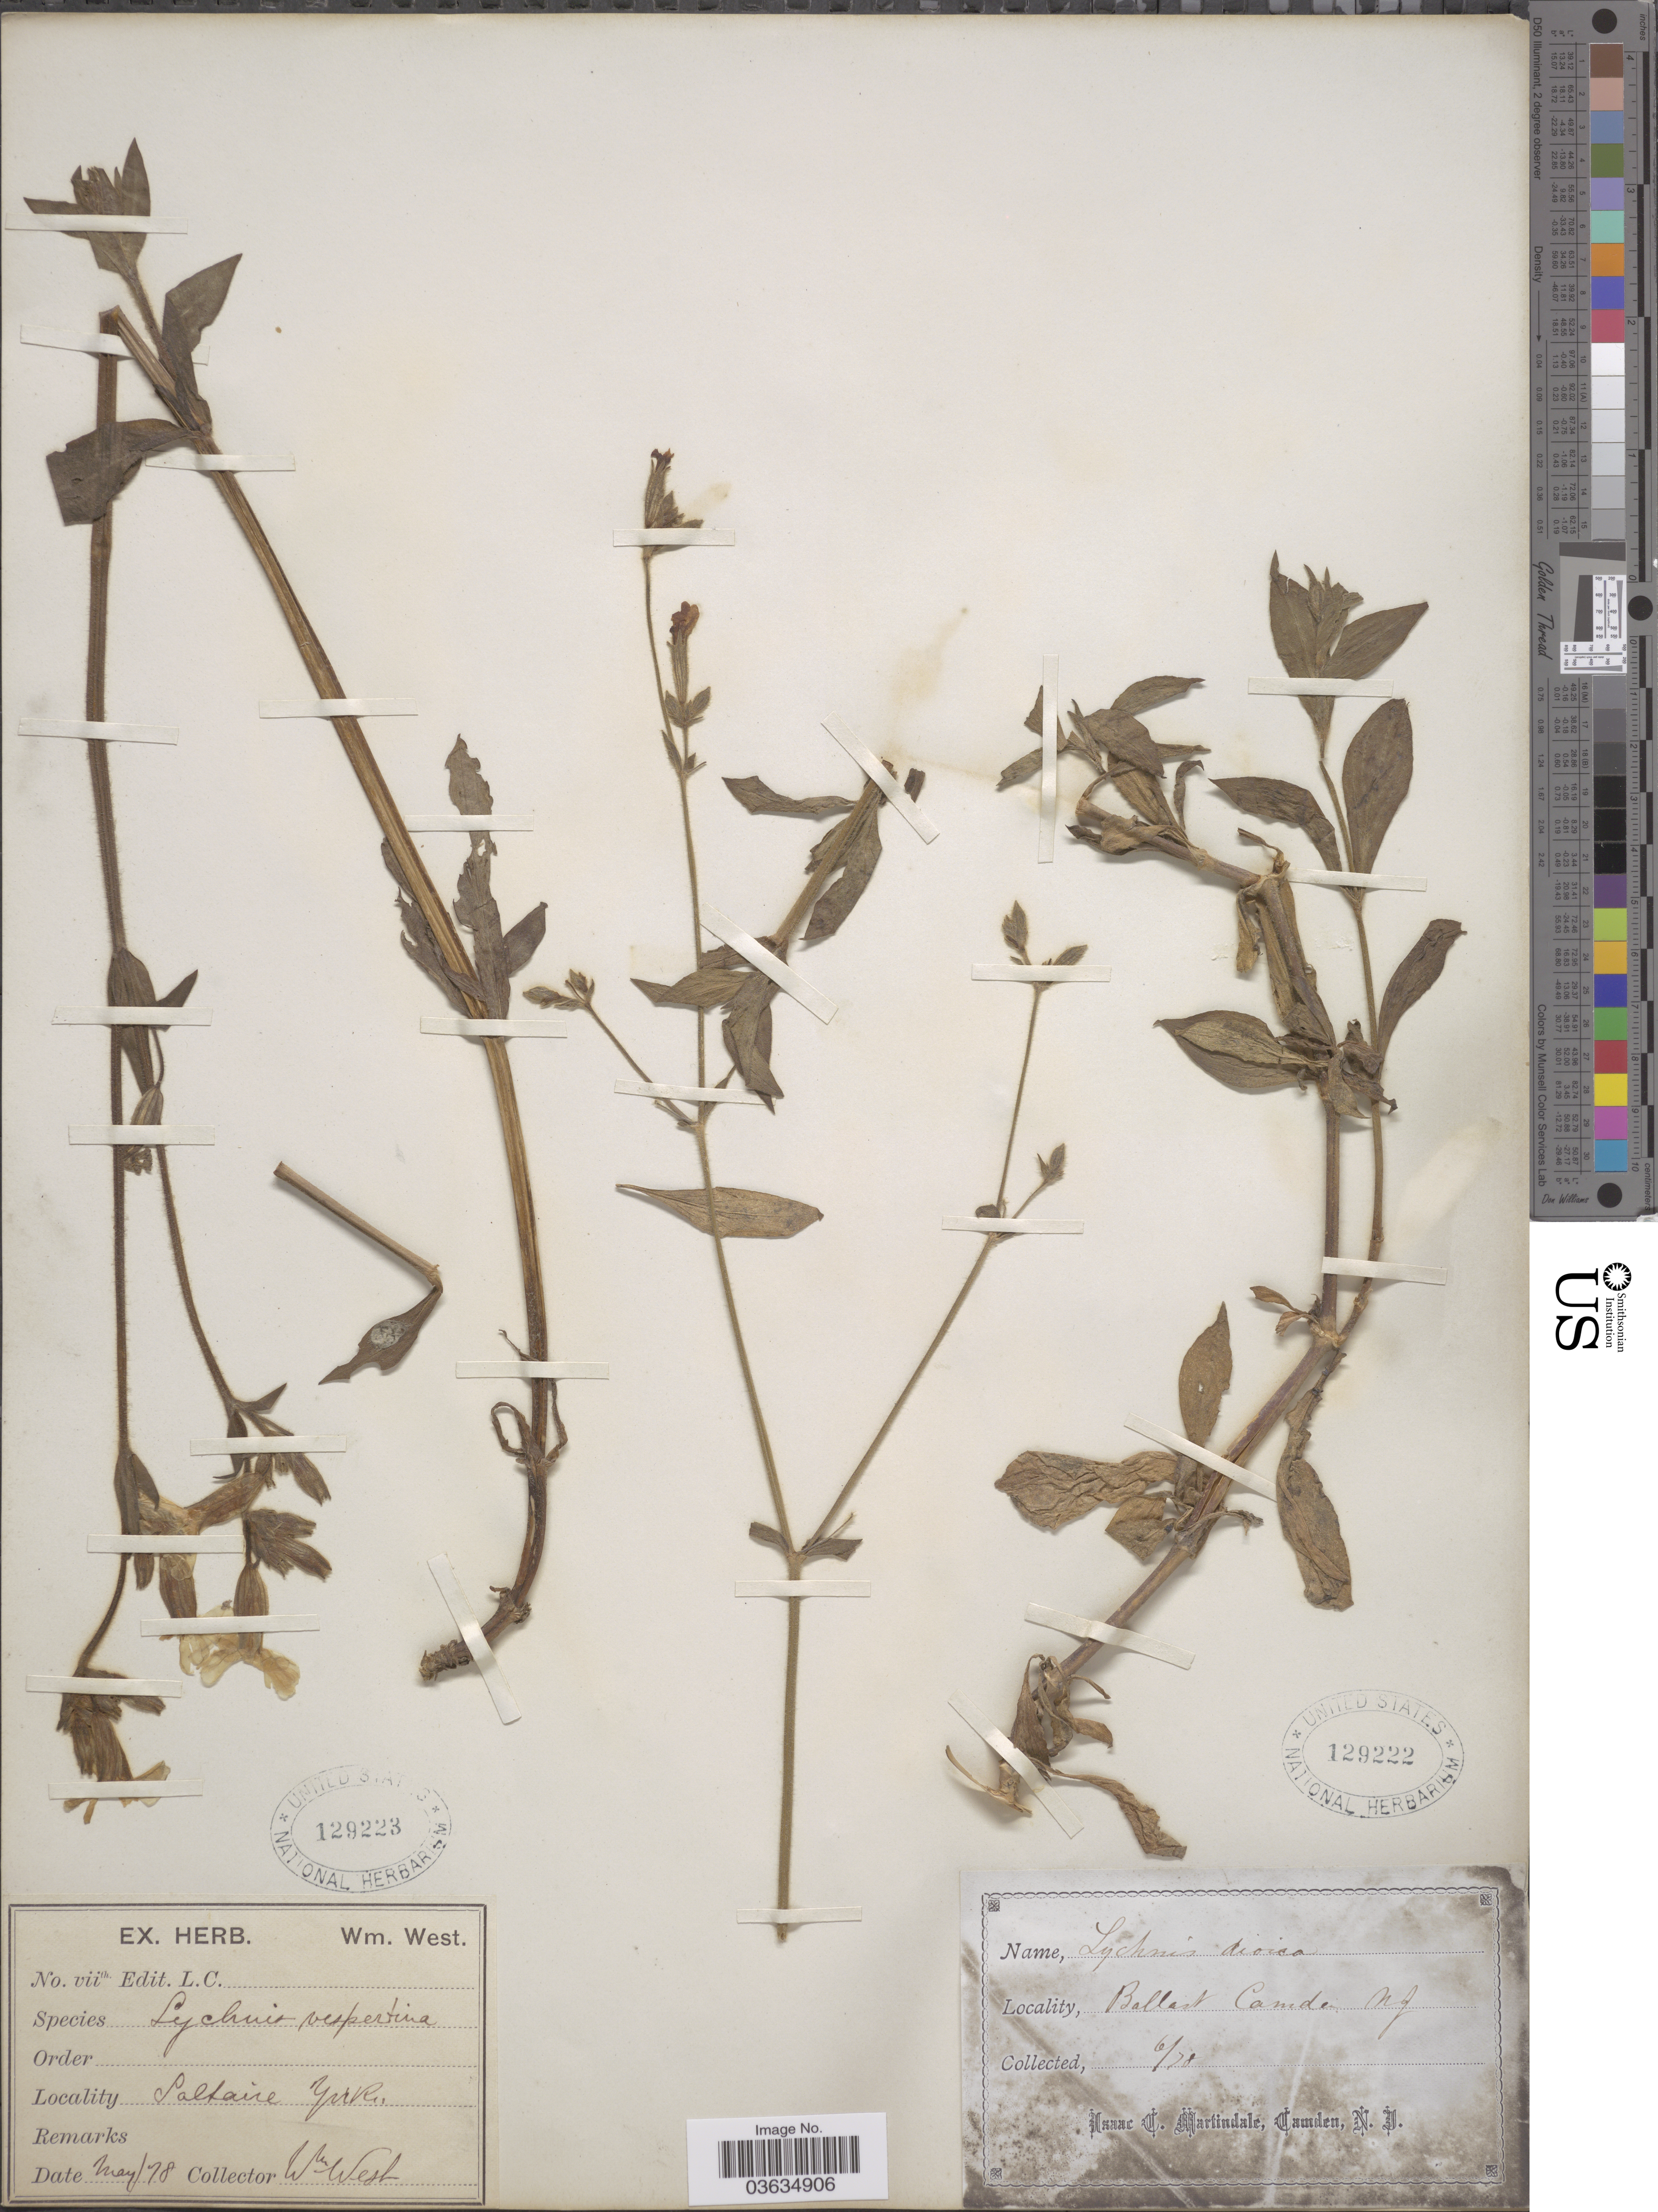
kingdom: Plantae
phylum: Tracheophyta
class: Magnoliopsida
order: Caryophyllales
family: Caryophyllaceae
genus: Silene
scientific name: Silene latifolia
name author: Poir.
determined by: Strong, Mark T., (BOT), Smithsonian Institution - National Museum of Natural History (UNITED STATES)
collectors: I. C. Martindale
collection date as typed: Transcribed d/m/y: /6/78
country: United States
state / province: New Jersey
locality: Ballast Camden.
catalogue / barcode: US 129222-2